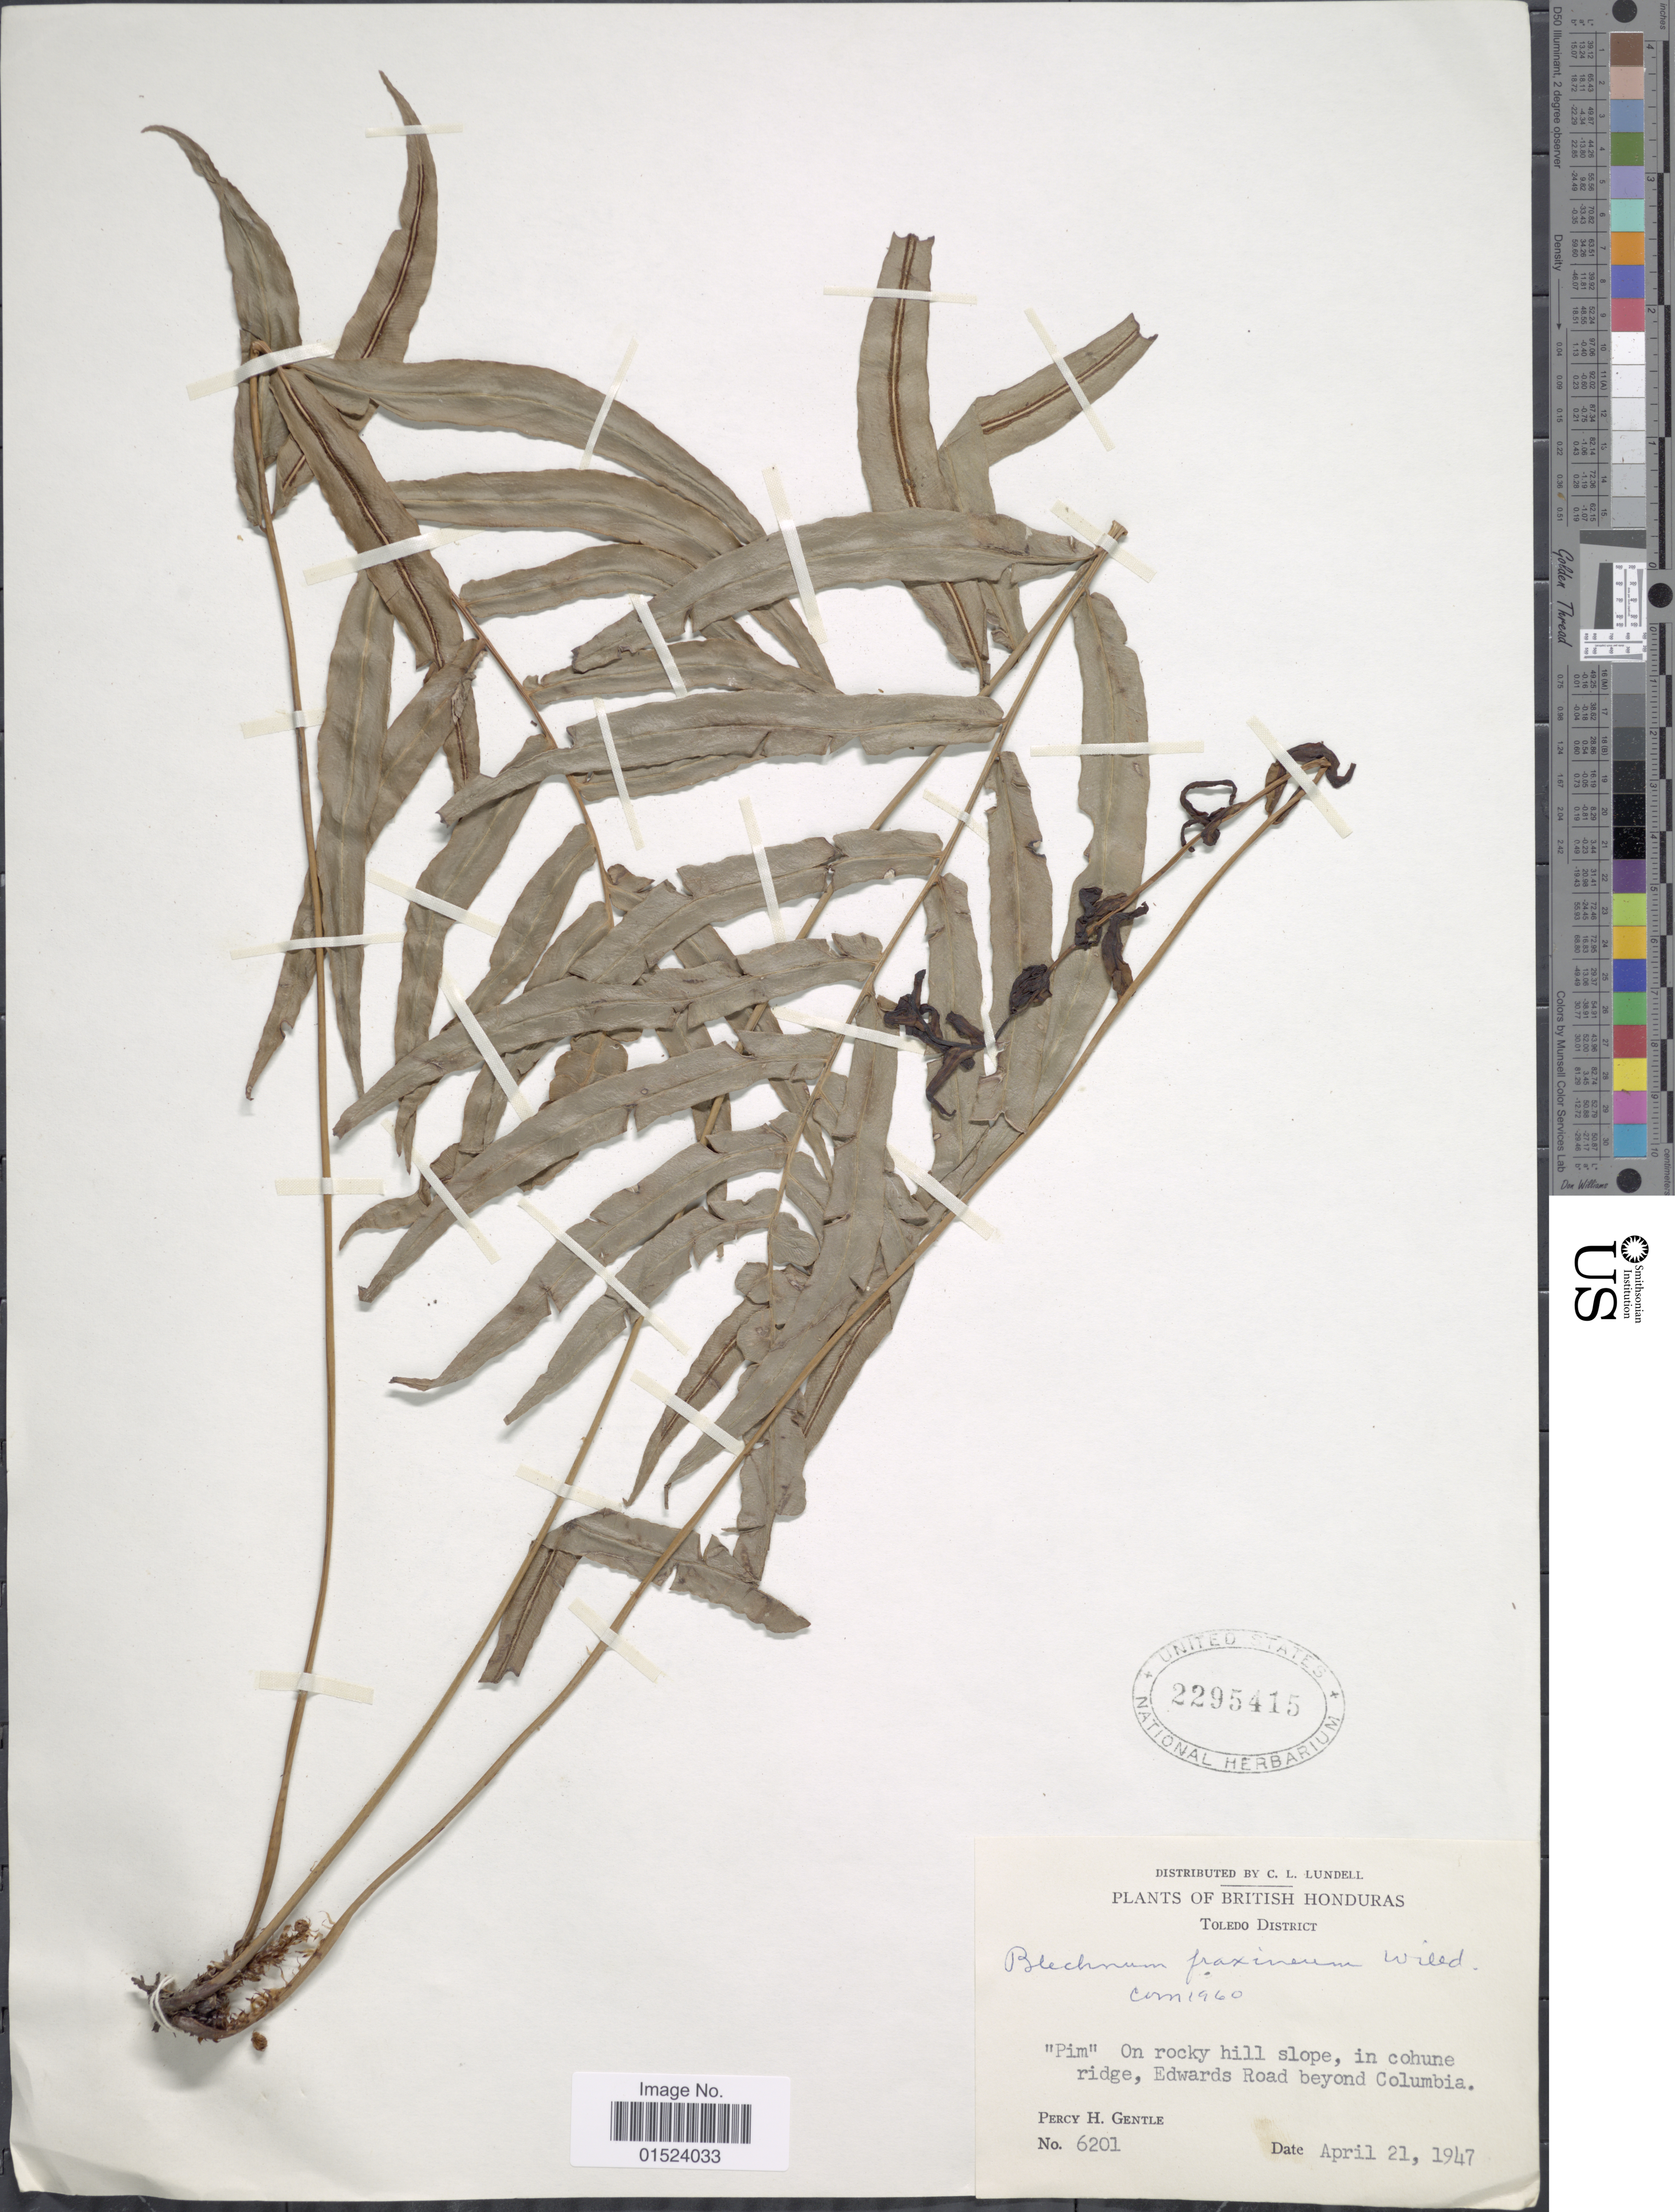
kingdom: Plantae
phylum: Tracheophyta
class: Polypodiopsida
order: Polypodiales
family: Blechnaceae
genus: Blechnum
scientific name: Blechnum gracile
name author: Kaulf.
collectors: P. H. Gentle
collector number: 6201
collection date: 1947-04-21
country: Belize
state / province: Toledo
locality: British Honduras, on rocky hill slope, in cohune ridge, Edwards Road beyond Columbia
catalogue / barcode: US 2295415